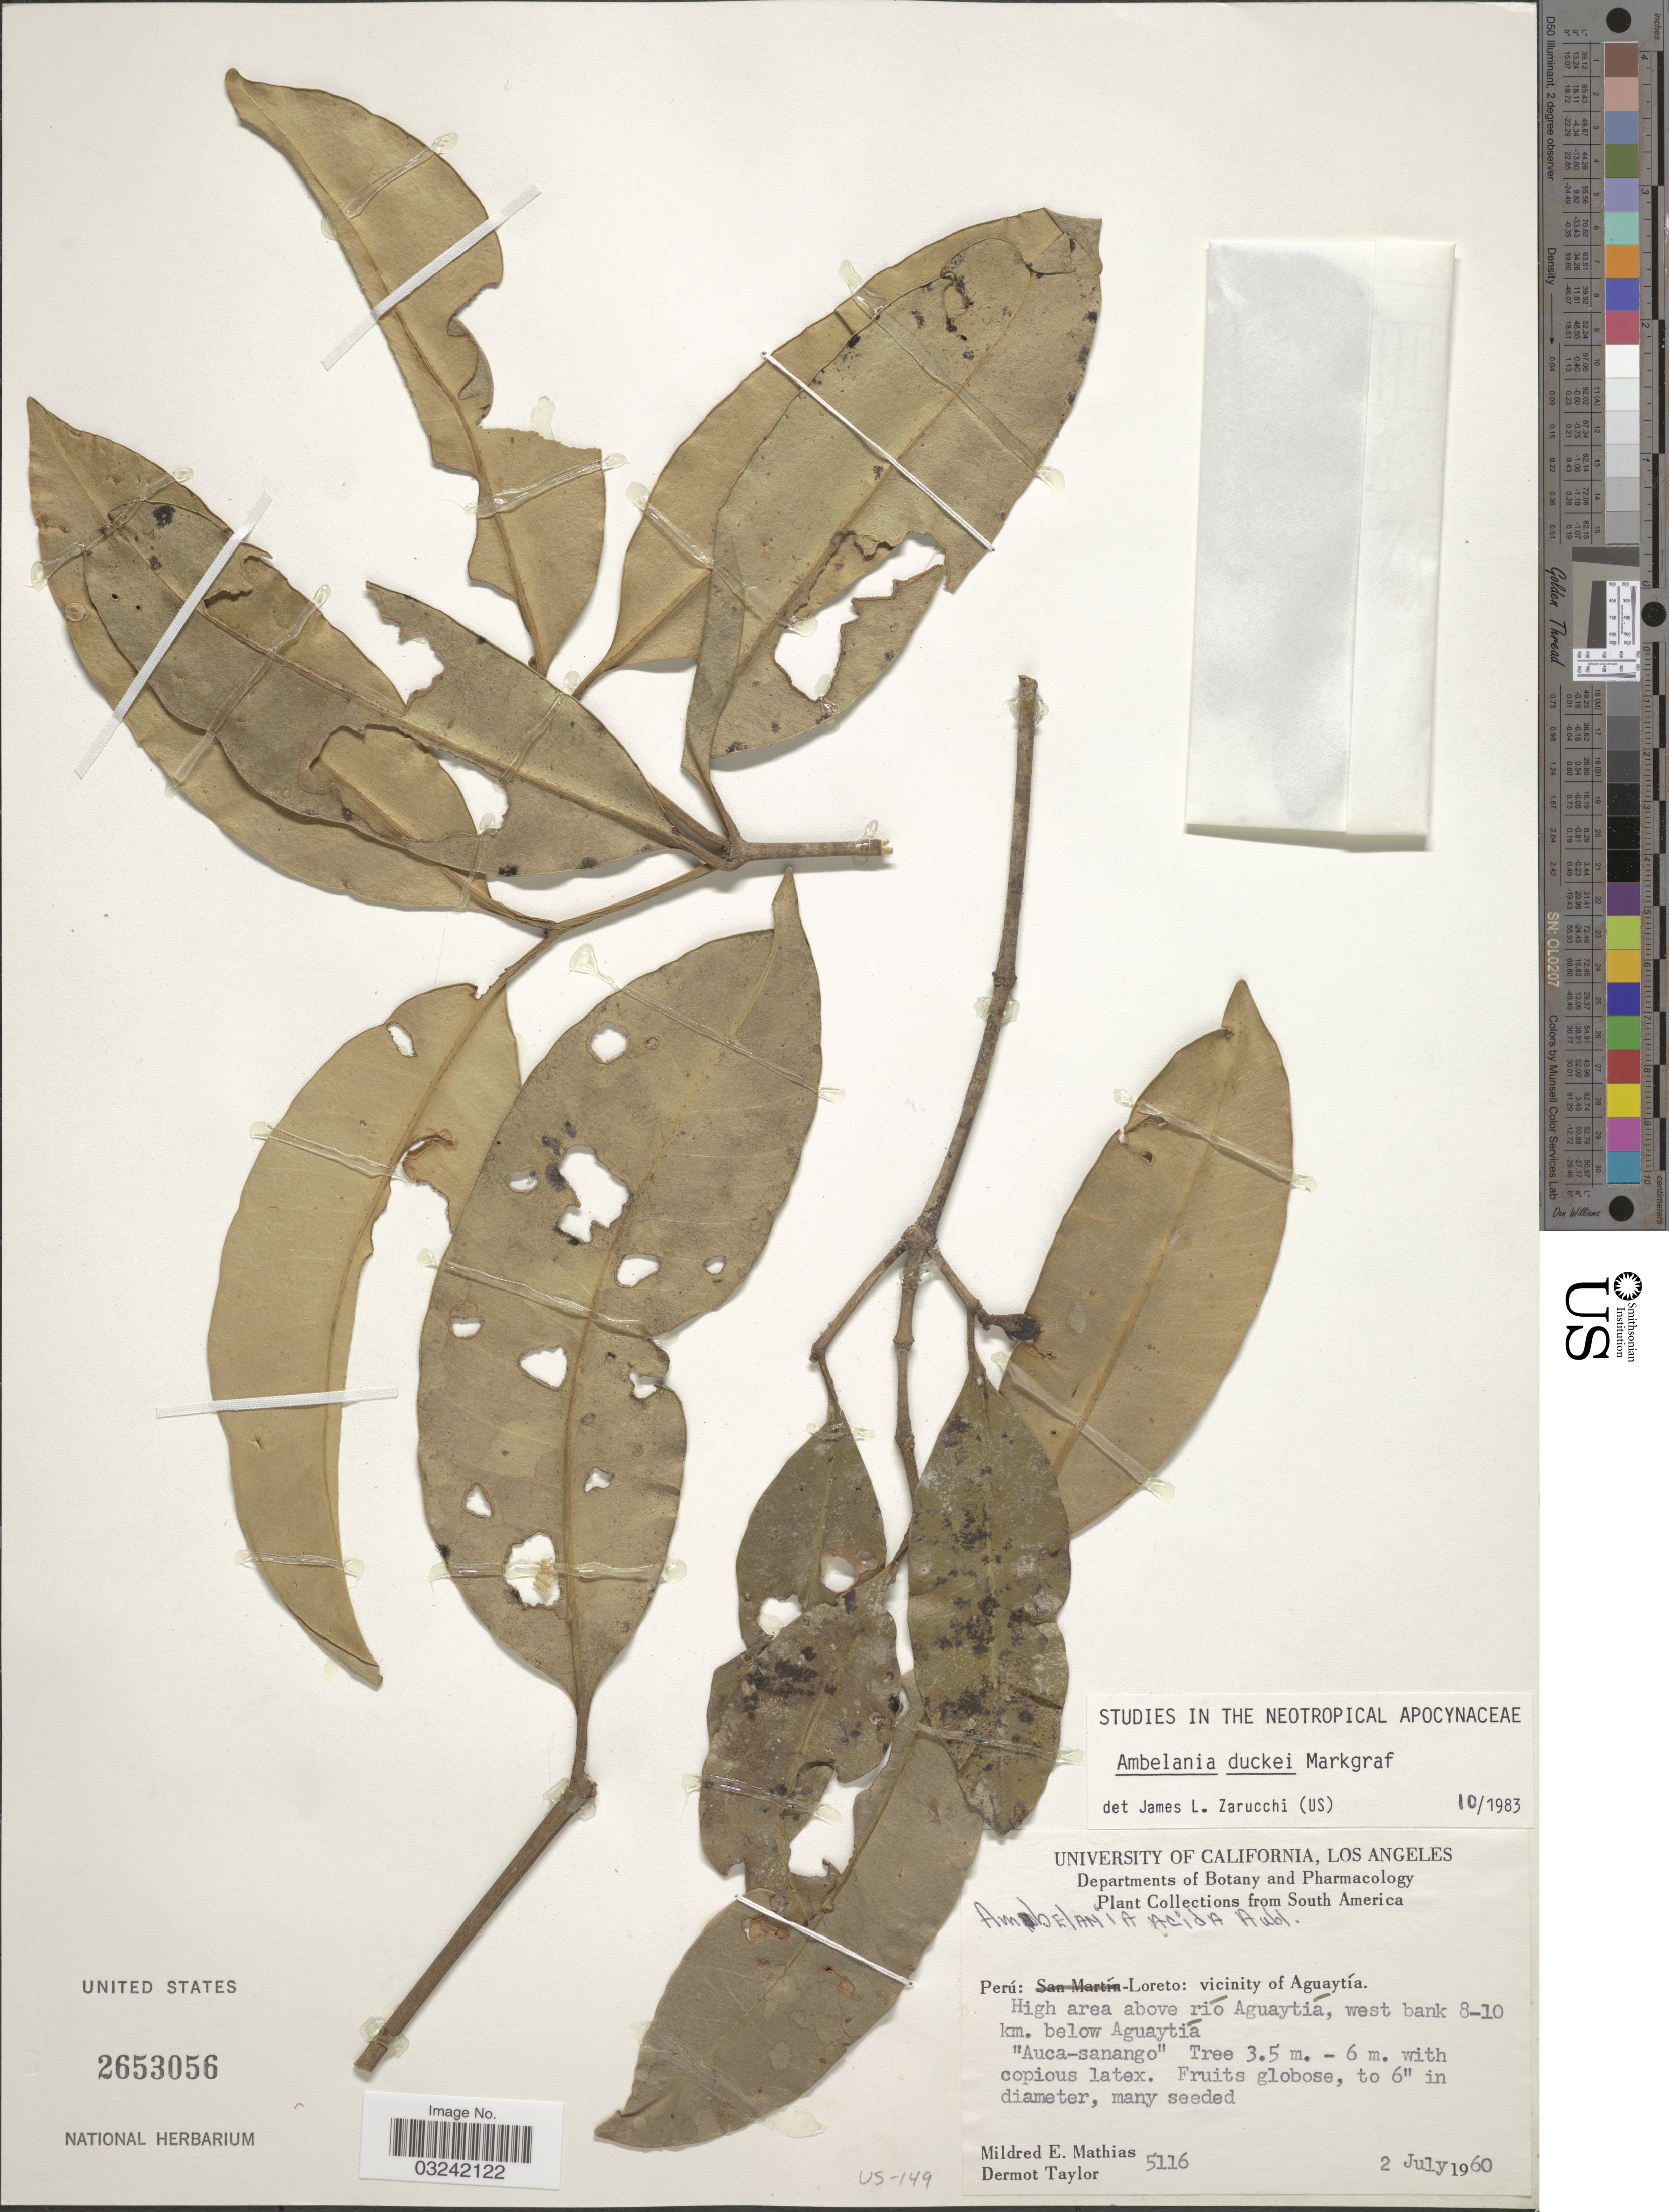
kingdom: Plantae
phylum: Tracheophyta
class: Magnoliopsida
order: Gentianales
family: Apocynaceae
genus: Ambelania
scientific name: Ambelania duckei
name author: Markgr.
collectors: M. E. Mathias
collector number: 5116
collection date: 1960-07-02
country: Peru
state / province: Loreto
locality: Vicinity of Aguaytía. High area above río Aguaytía, west bank 8-10 km. below Aguaytía.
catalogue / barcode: US 2653056